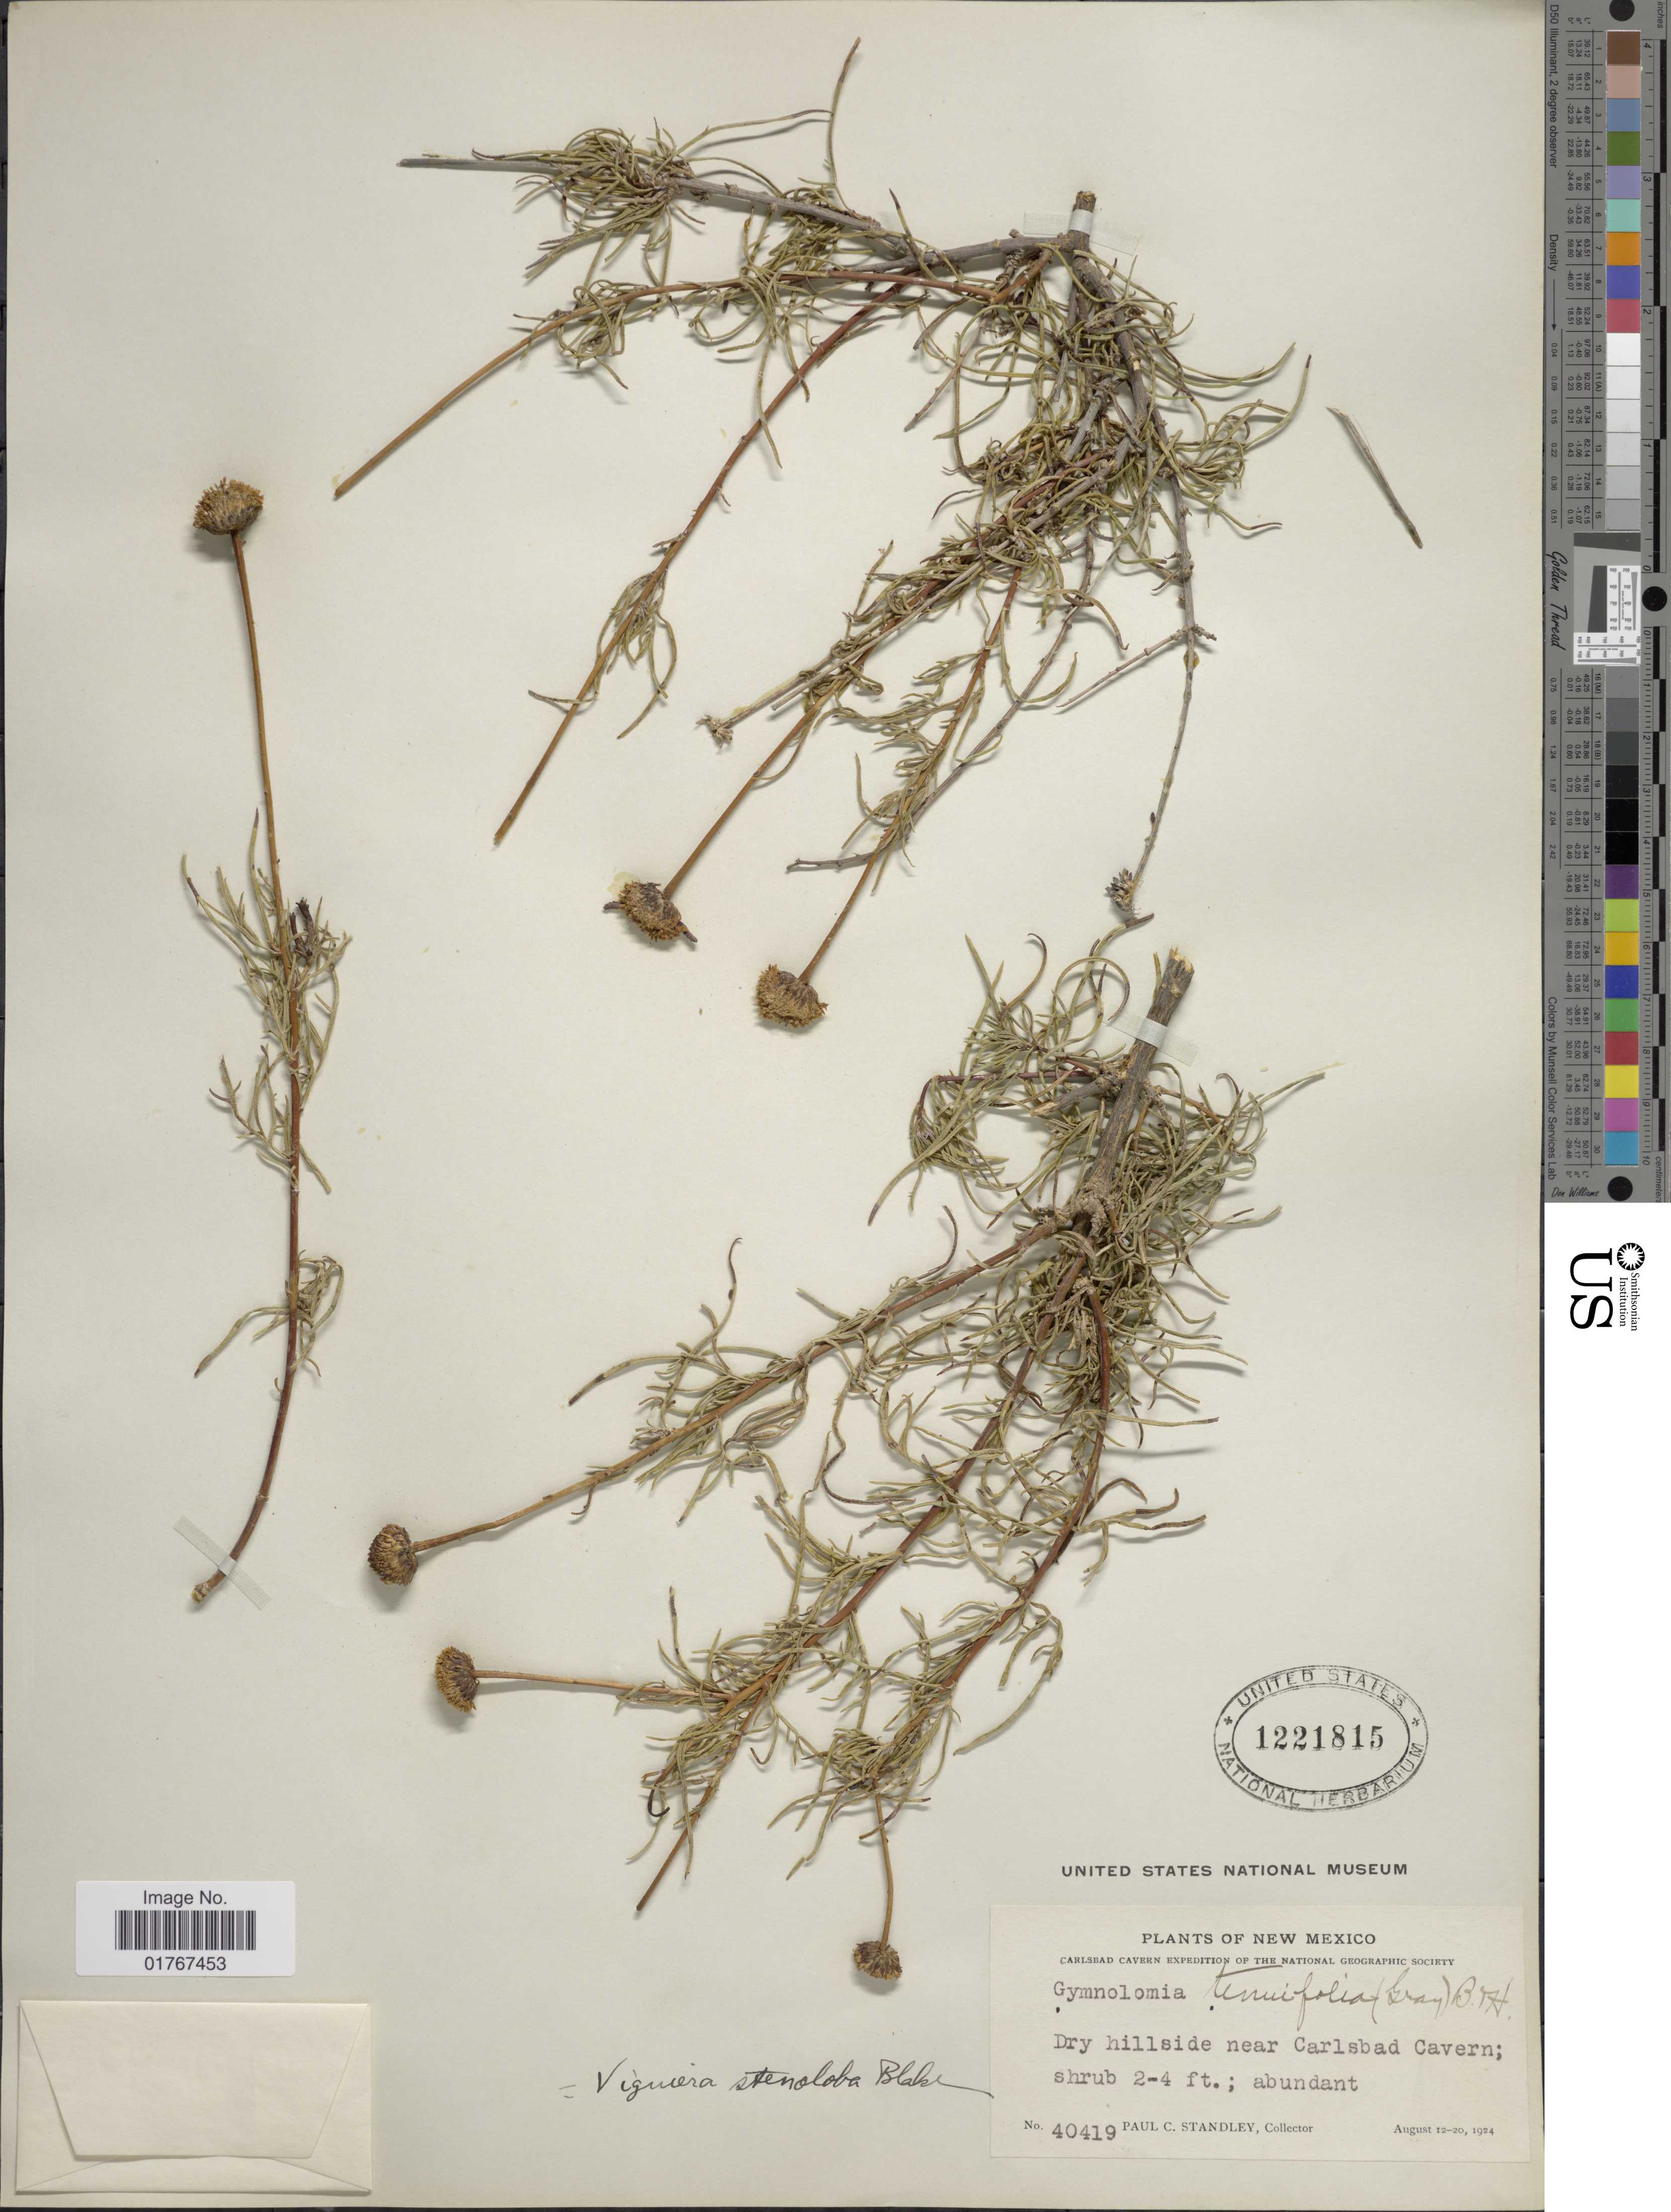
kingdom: Plantae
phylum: Tracheophyta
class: Magnoliopsida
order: Asterales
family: Asteraceae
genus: Viguiera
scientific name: Viguiera stenoloba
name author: S.F. Blake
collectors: P. C. Standley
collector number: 40419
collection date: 1924-08-12/1924-08-20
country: United States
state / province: New Mexico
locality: Dry hillside near Carlsbad Cavern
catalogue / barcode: US 1221815